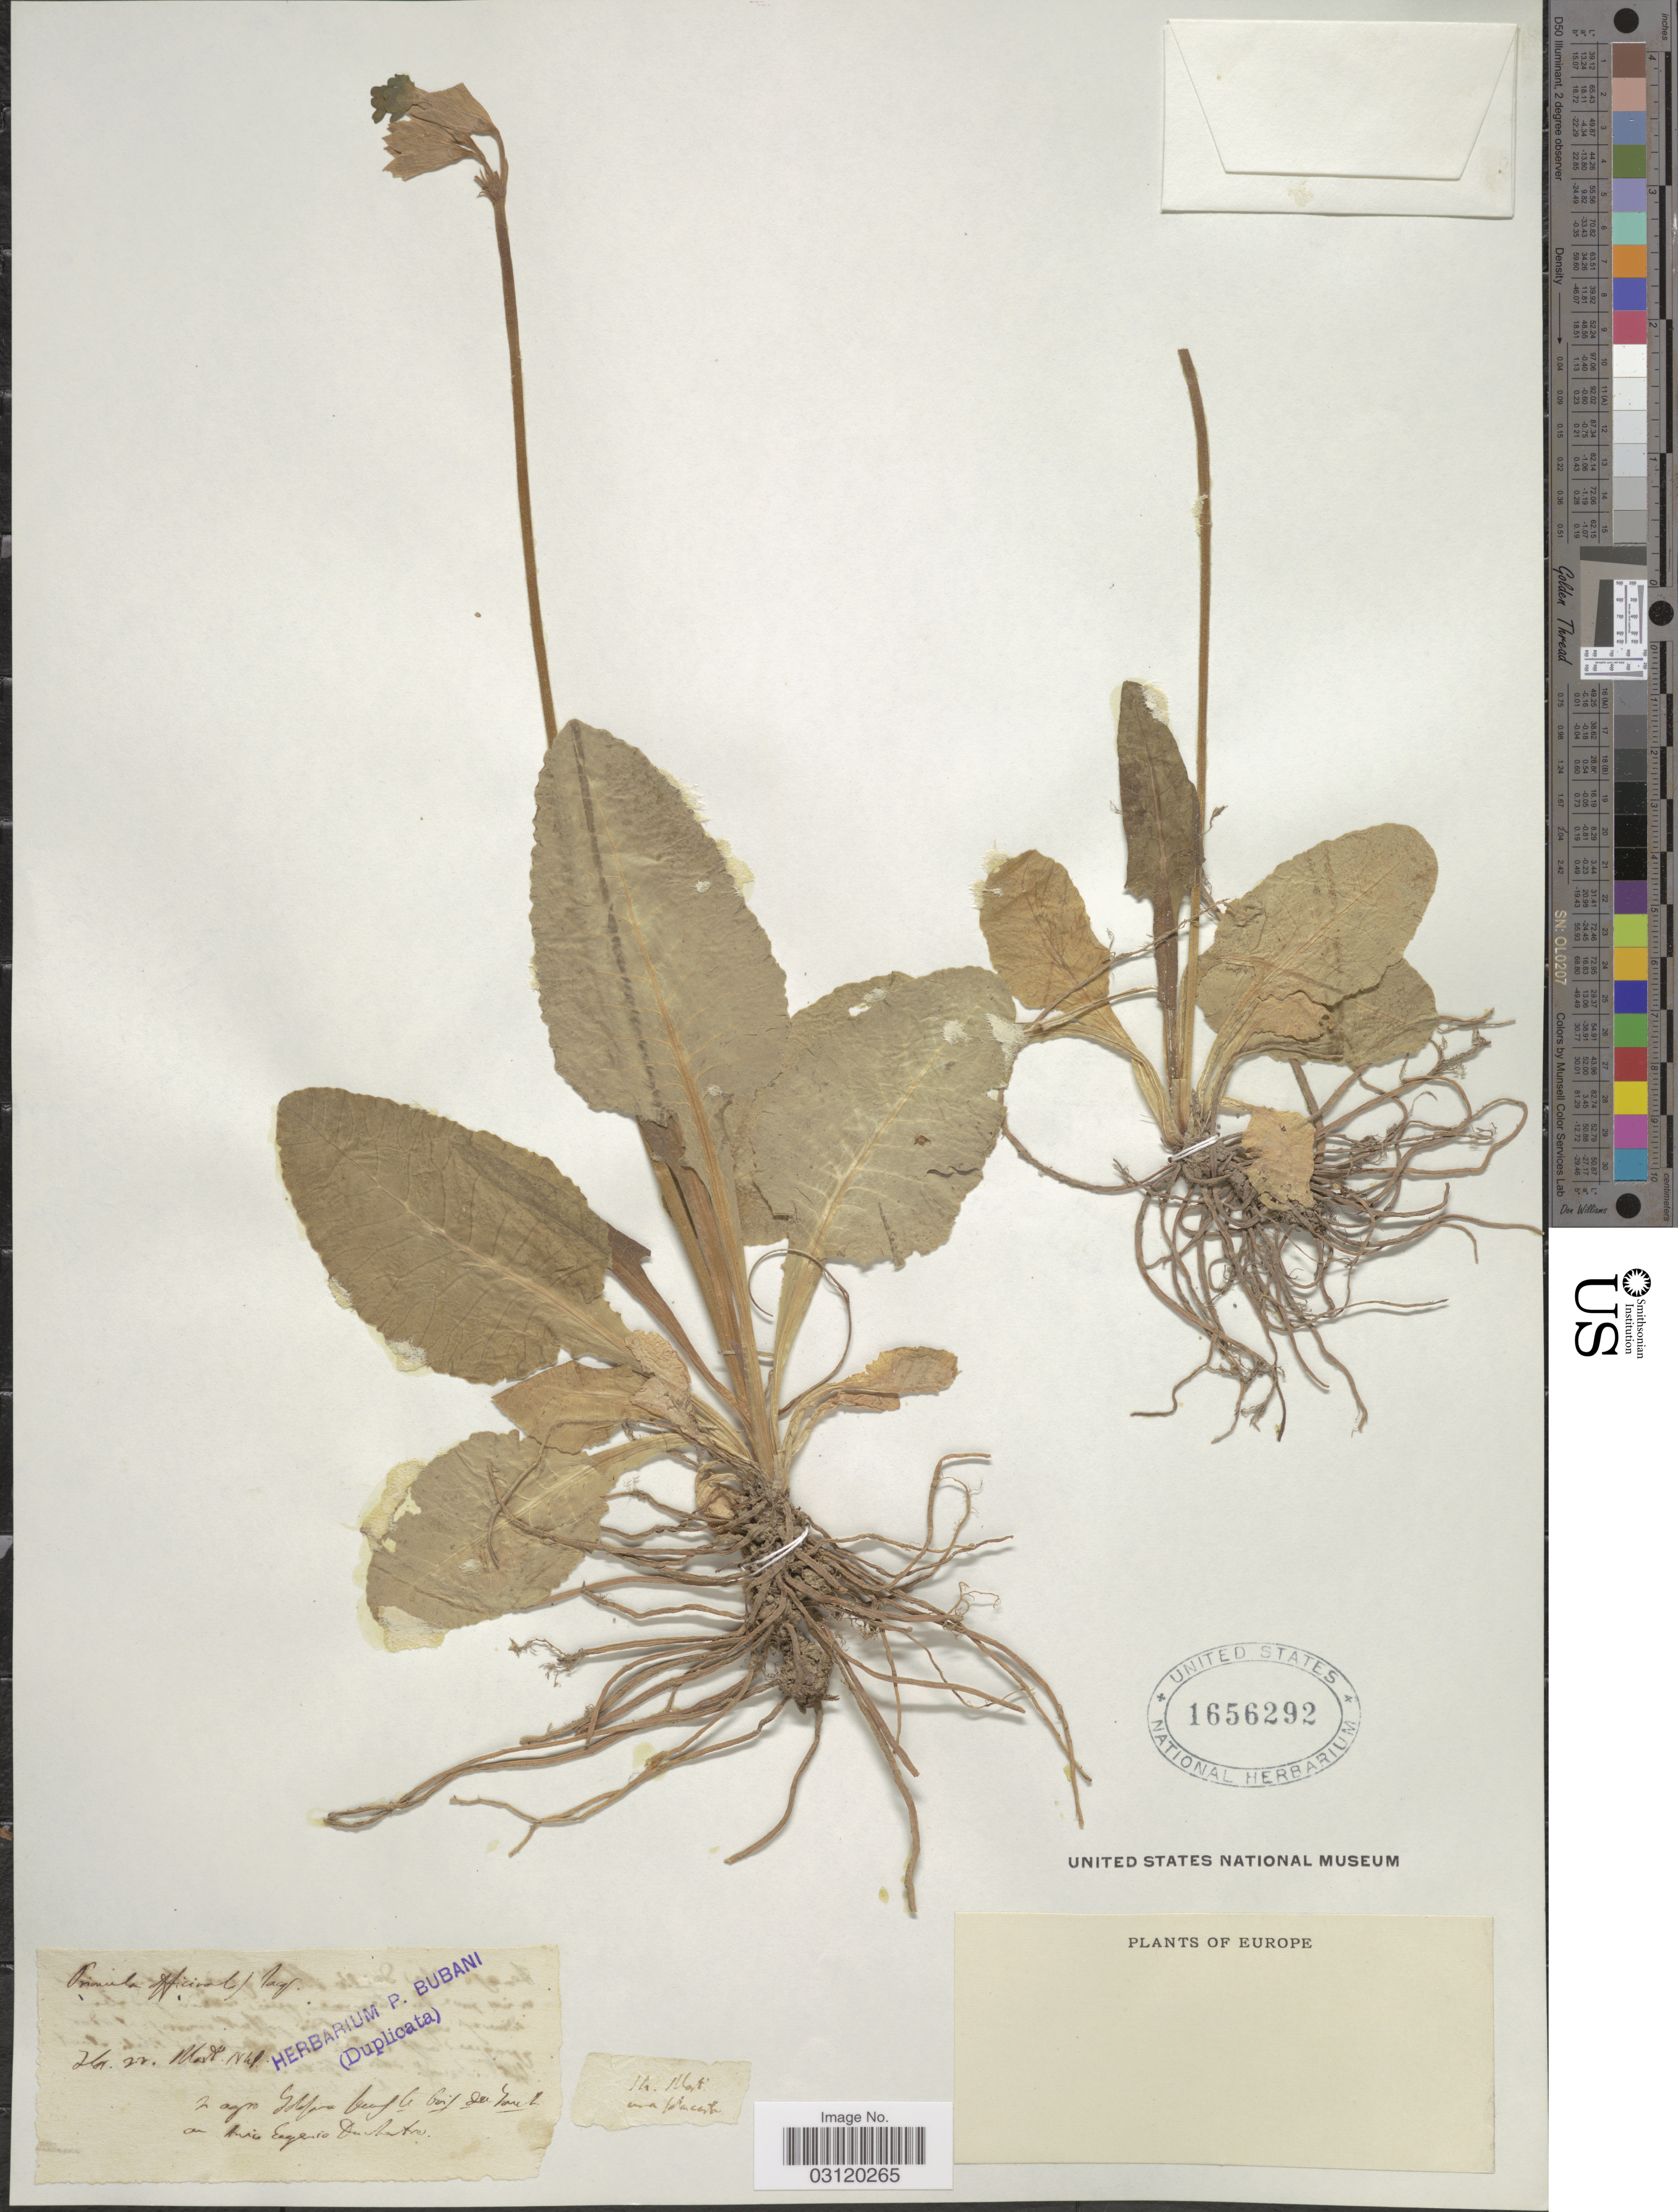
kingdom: Plantae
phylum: Tracheophyta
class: Magnoliopsida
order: Ericales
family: Primulaceae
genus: Primula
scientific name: Primula officinalis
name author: (L.) Hill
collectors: ex herb. P. Bubani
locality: Europe, In agro [illegible text].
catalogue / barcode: US 1656292